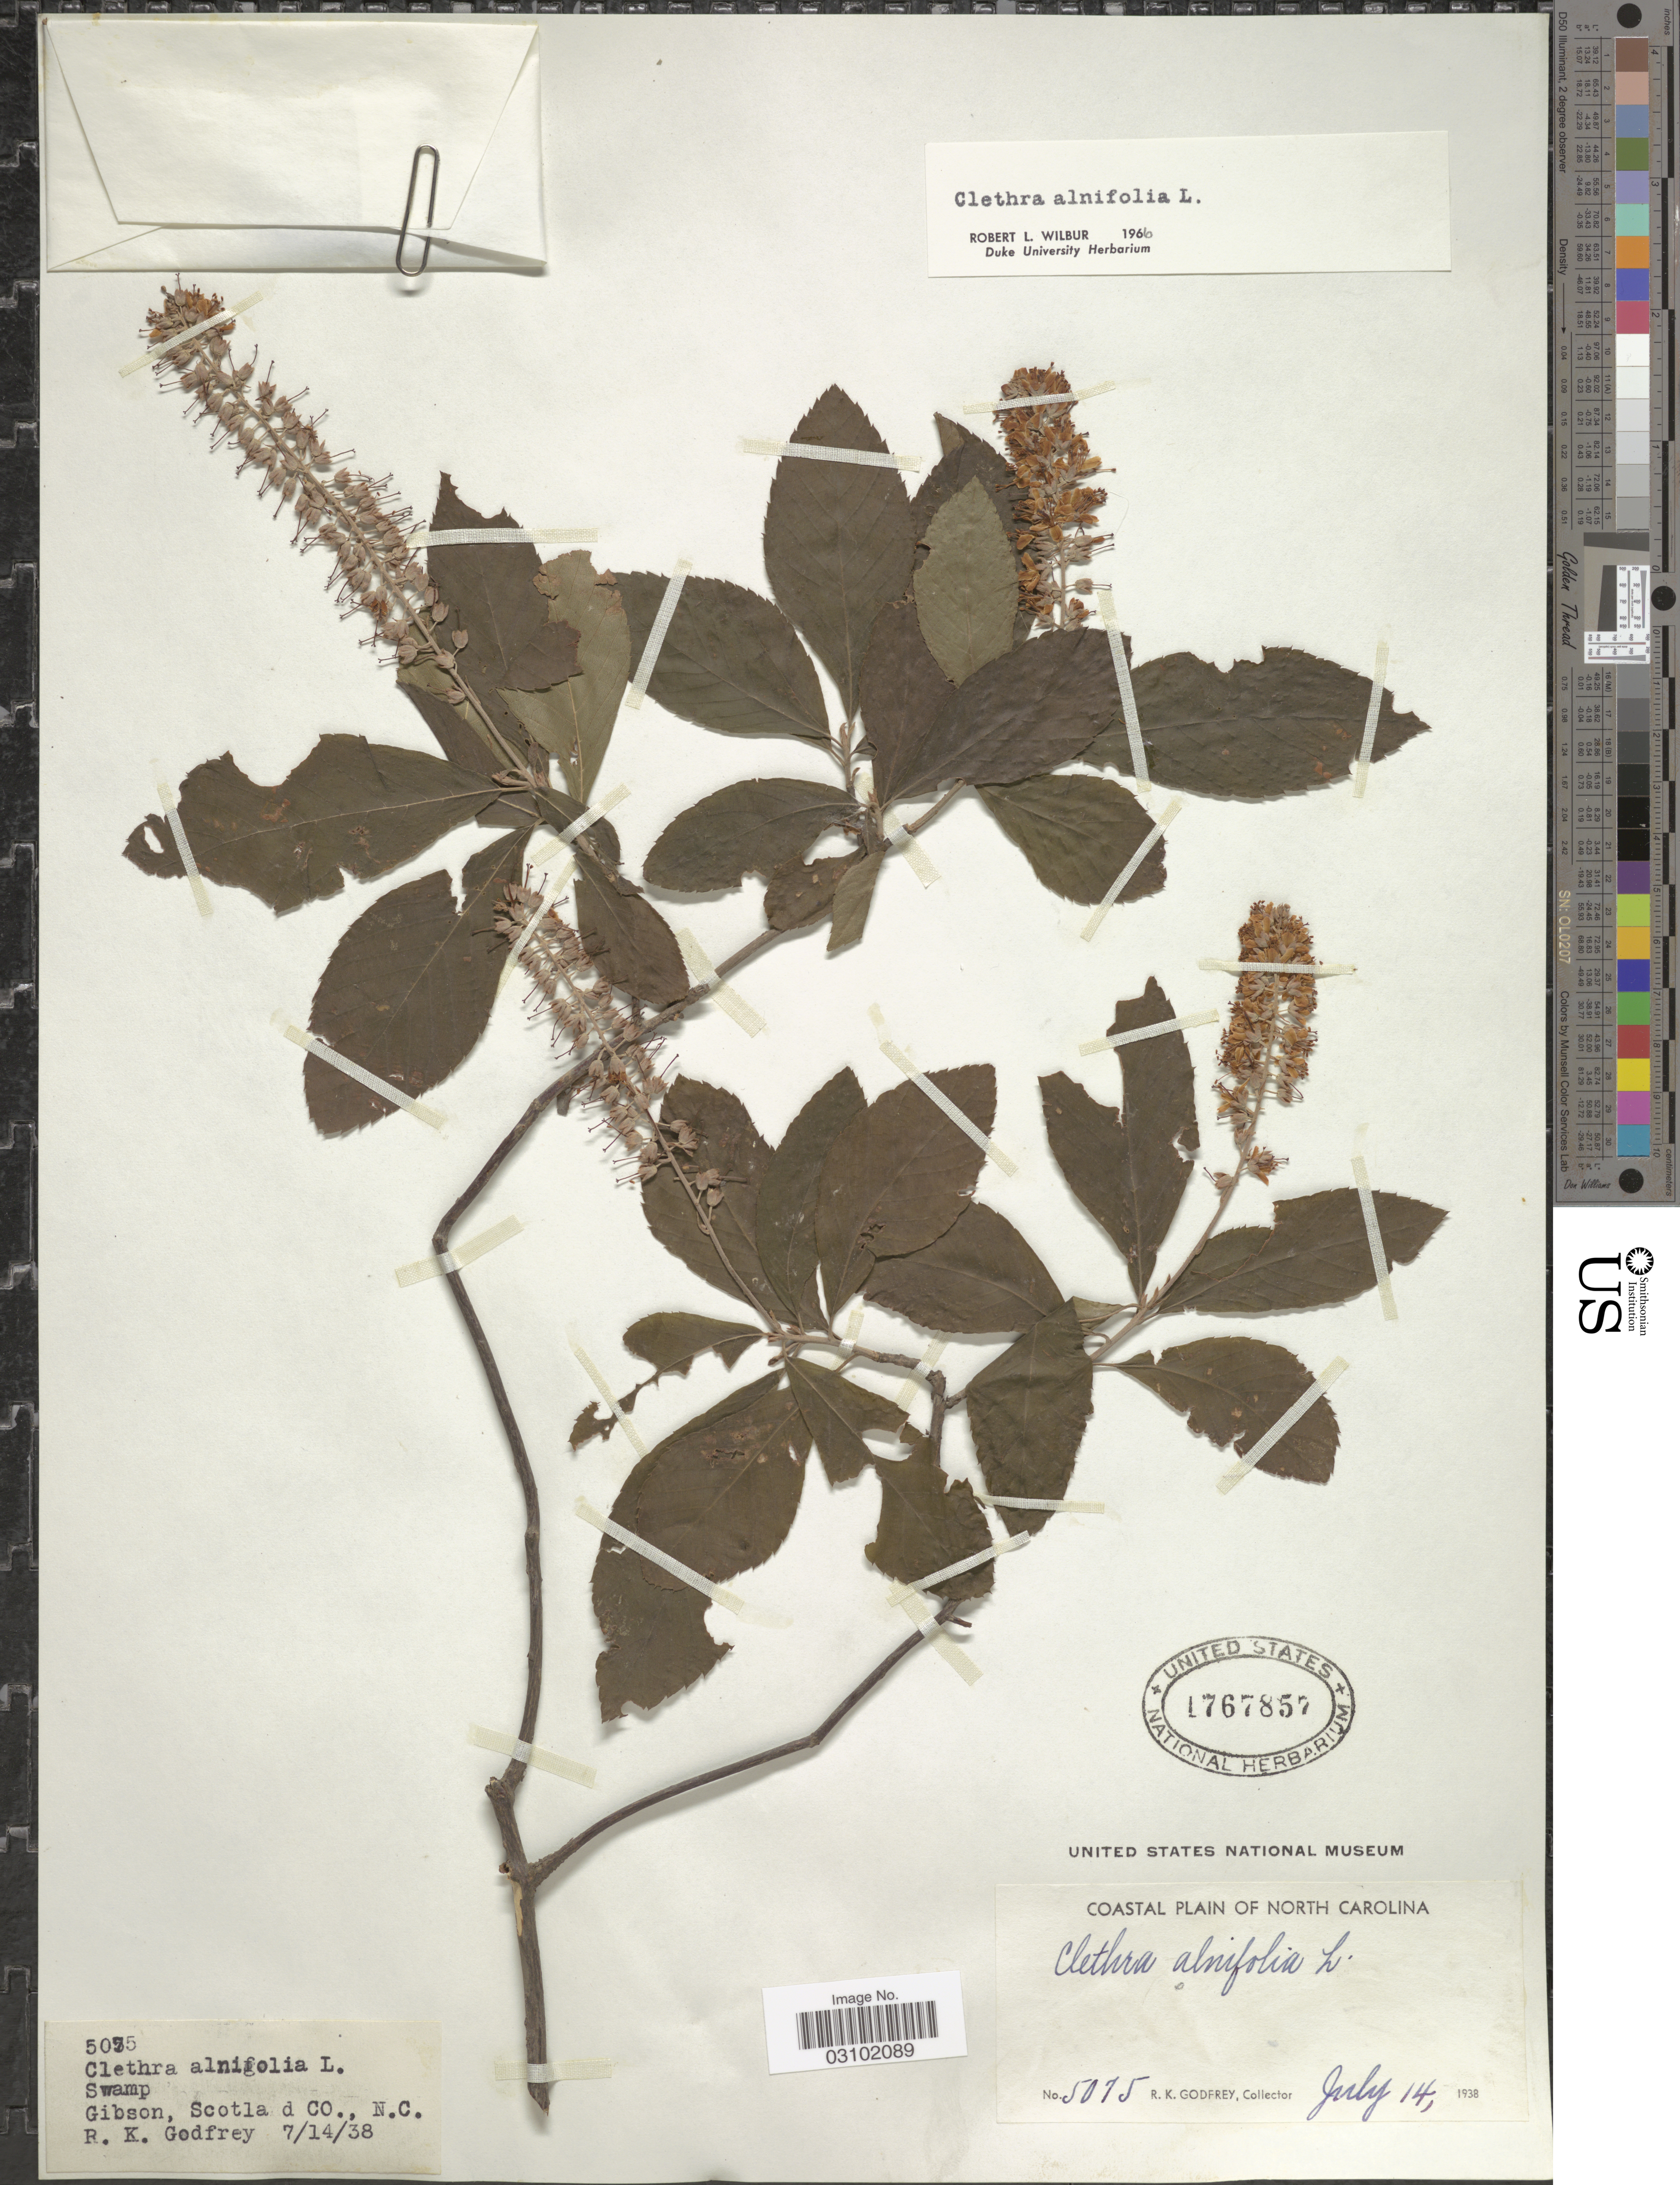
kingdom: Plantae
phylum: Tracheophyta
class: Magnoliopsida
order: Ericales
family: Clethraceae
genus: Clethra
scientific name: Clethra alnifolia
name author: L.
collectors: R. K. Godfrey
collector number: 5075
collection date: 1938-07-14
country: United States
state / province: North Carolina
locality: Coastal Plain of North Carolina, Gibson, Scotland Co.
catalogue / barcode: US 1767857